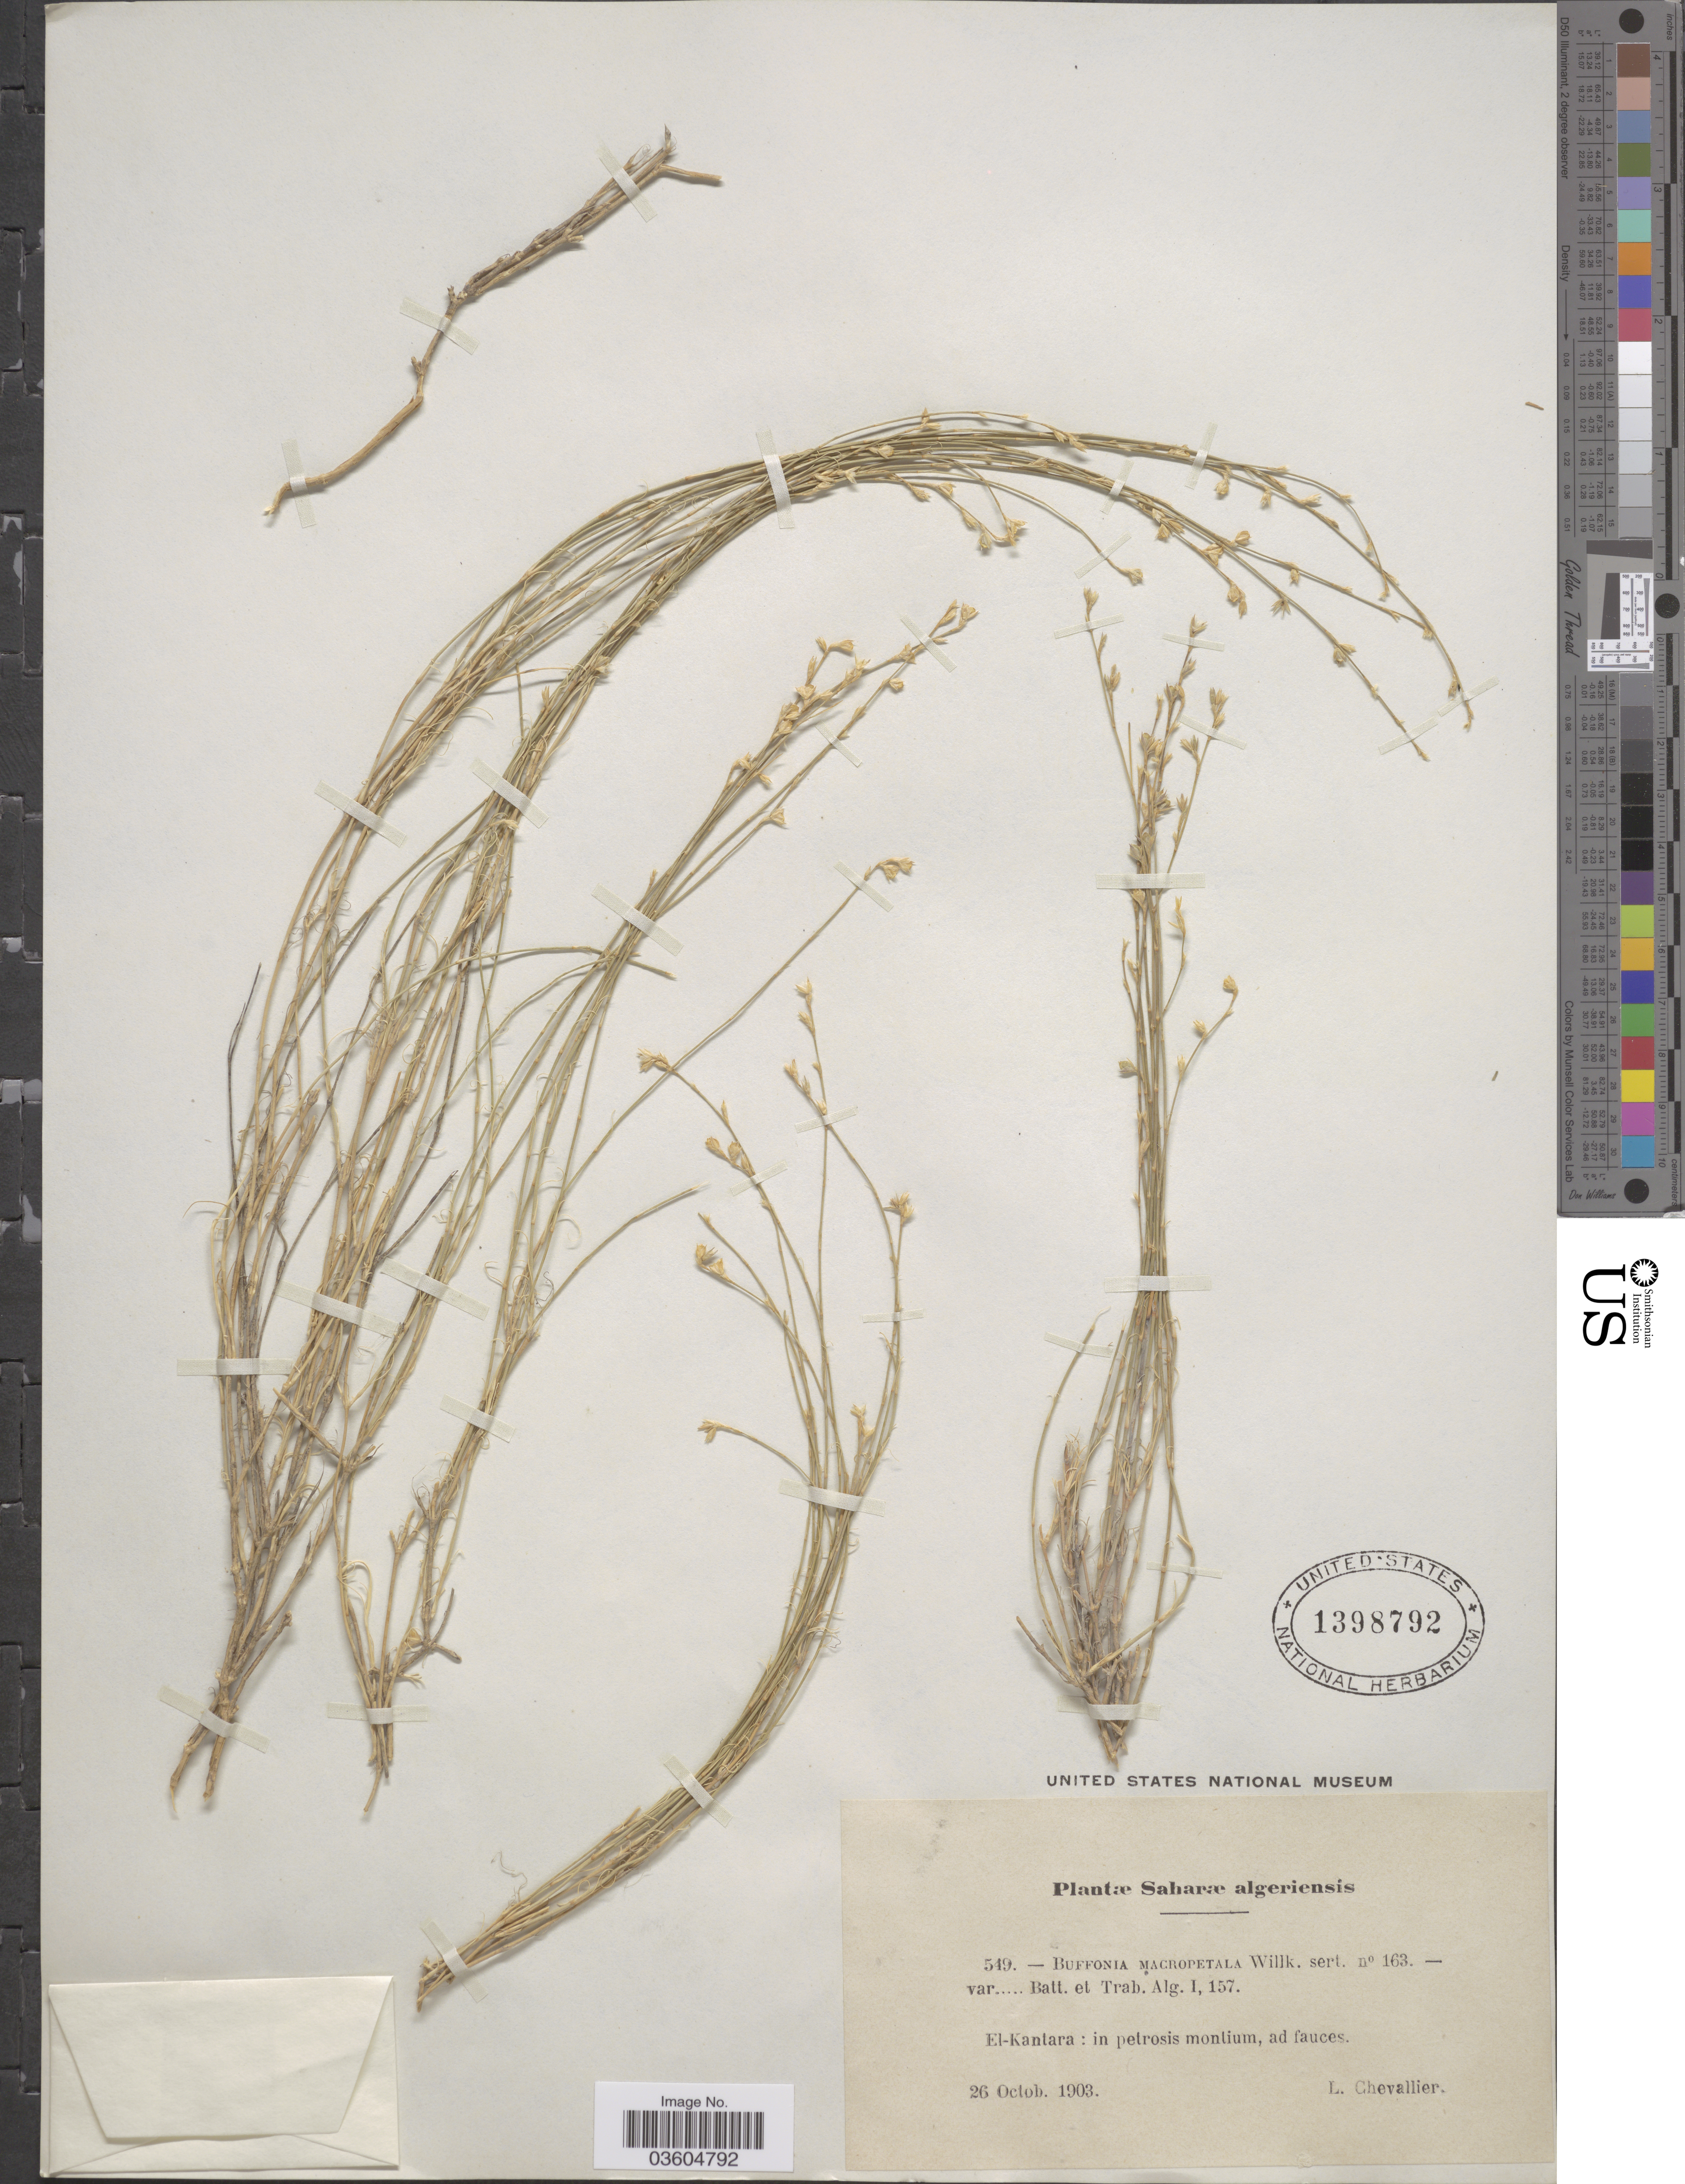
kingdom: Plantae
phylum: Tracheophyta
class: Magnoliopsida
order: Caryophyllales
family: Caryophyllaceae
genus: Bufonia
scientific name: Bufonia macropetala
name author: Willk.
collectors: L. Chevallier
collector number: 549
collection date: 1903-10-26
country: Algeria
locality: Saharæ algeriensis. Ei-Kantara: in petrosis montium, ad fauces.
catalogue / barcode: US 1398792